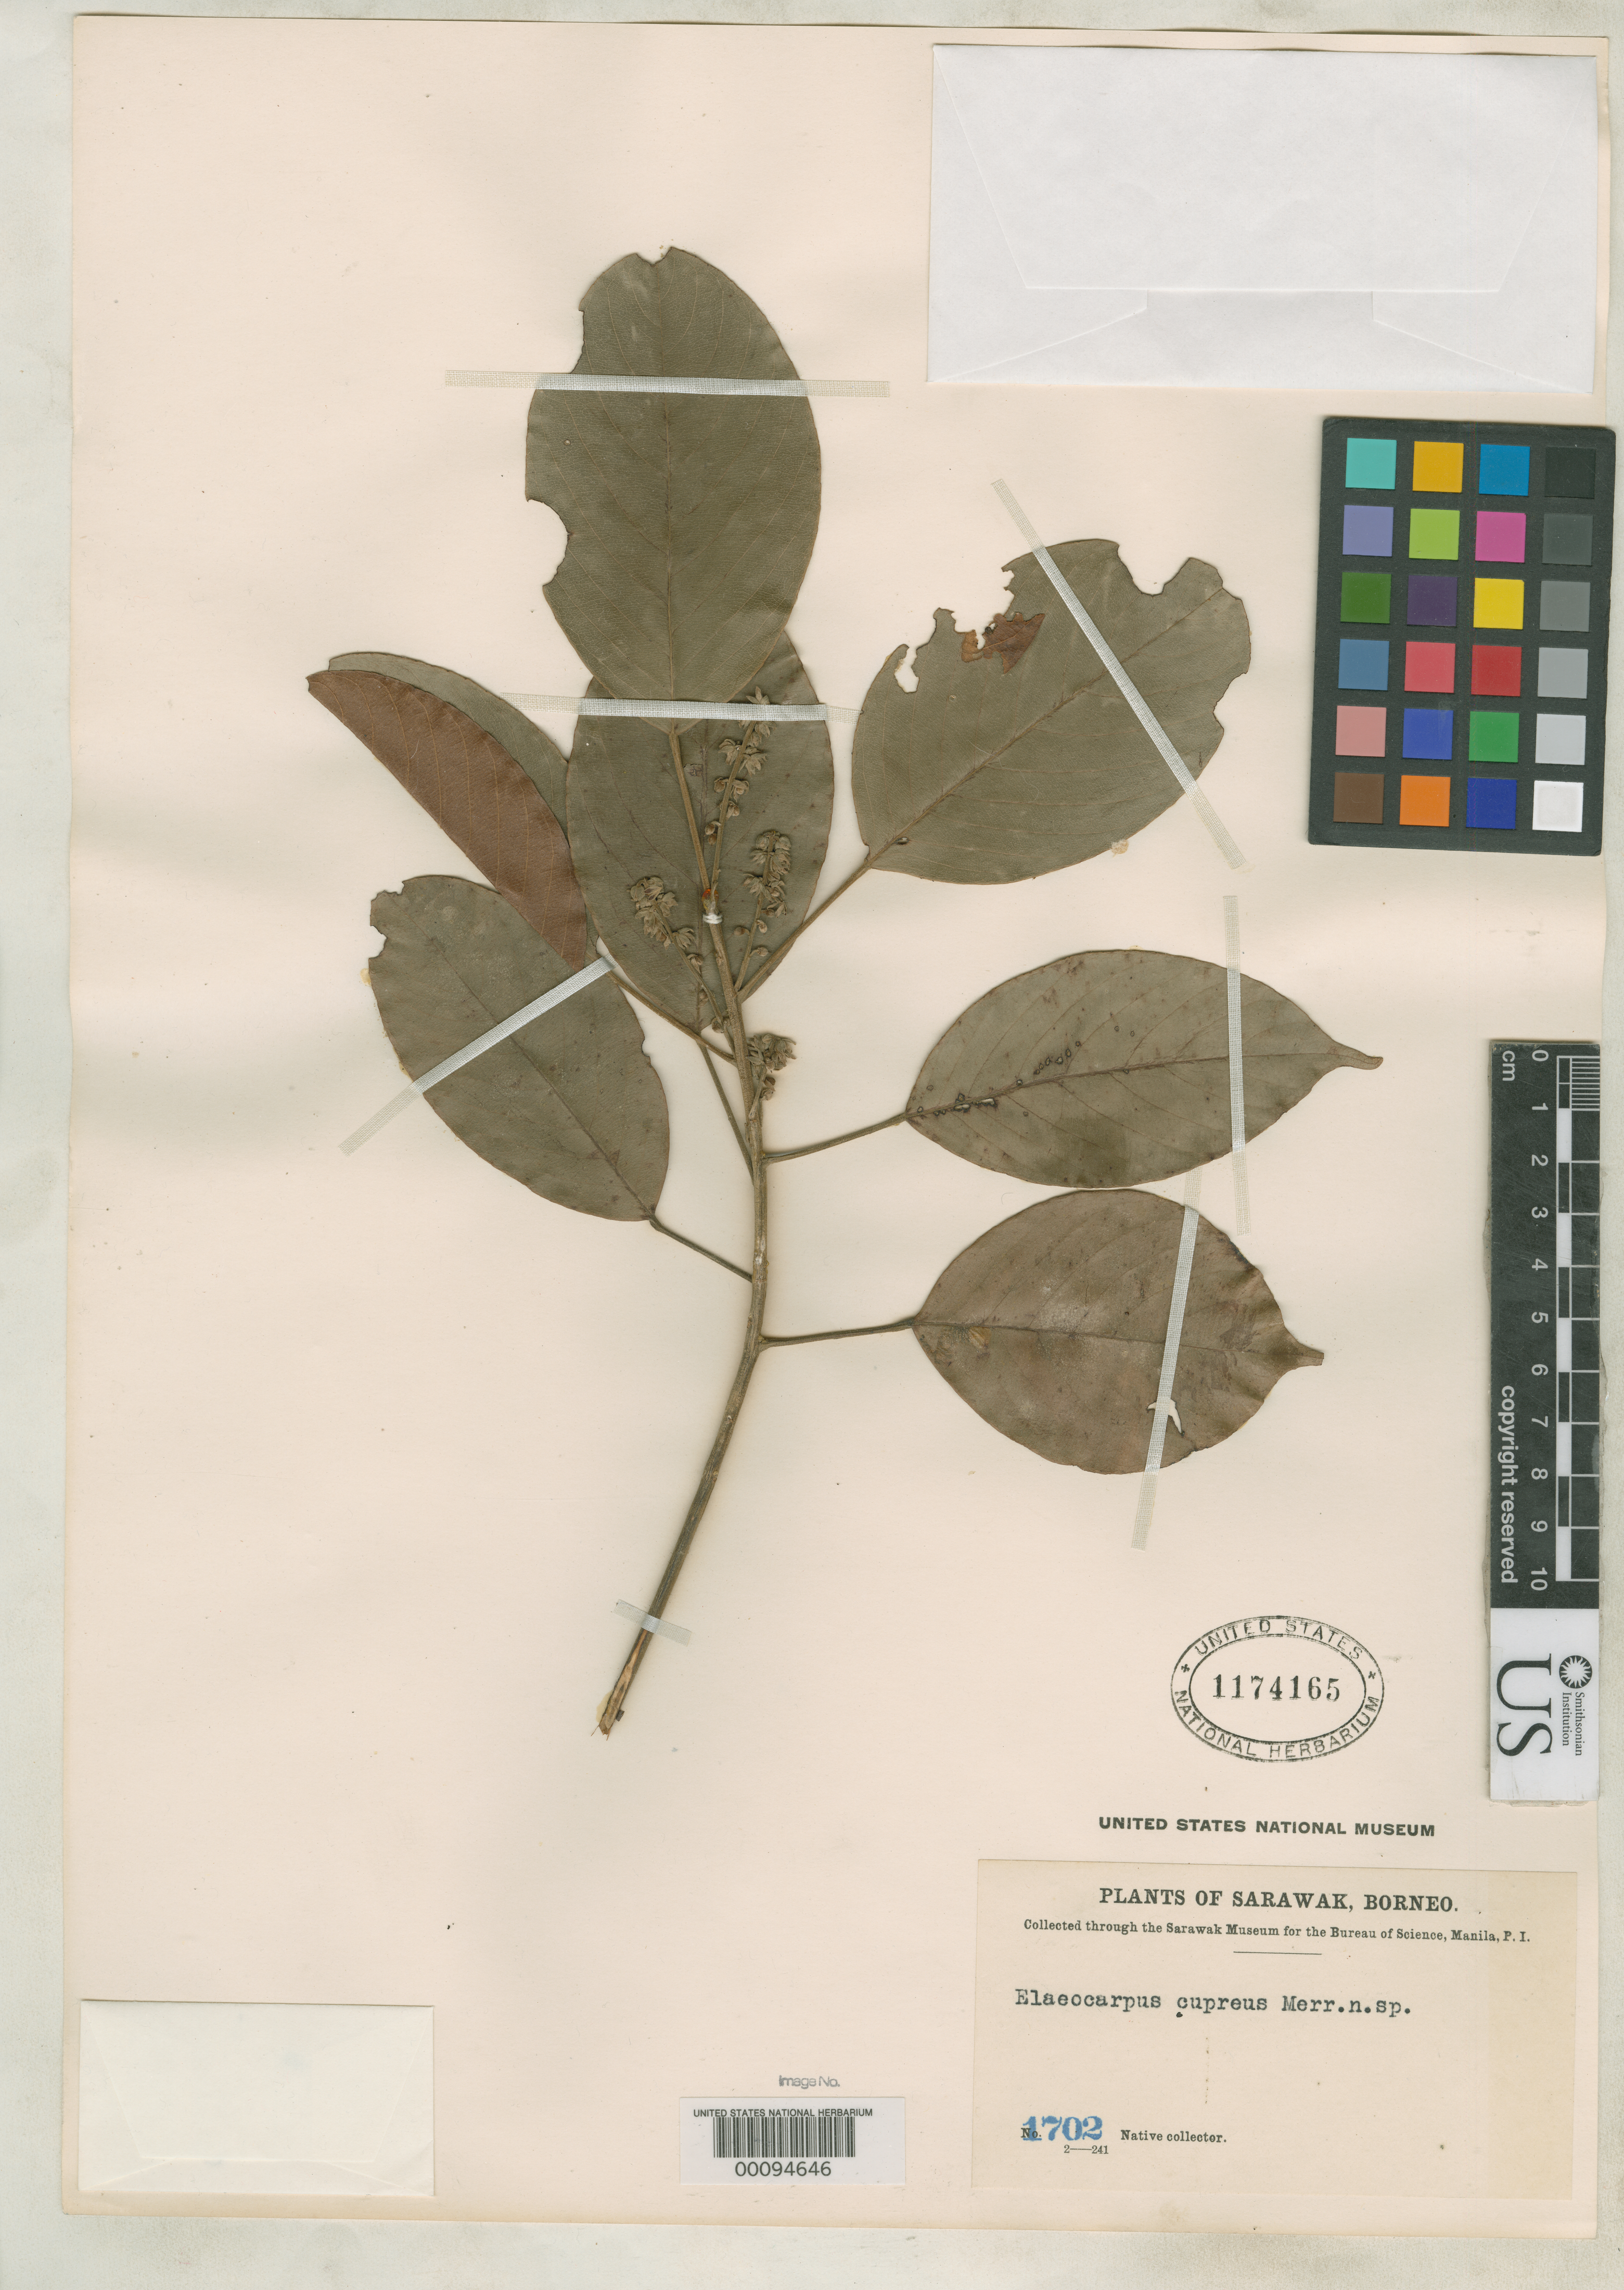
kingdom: Plantae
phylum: Tracheophyta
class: Magnoliopsida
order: Oxalidales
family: Elaeocarpaceae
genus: Elaeocarpus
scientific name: Elaeocarpus cupreus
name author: Merr.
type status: Isotype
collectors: Native collector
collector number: Bur. Sci. 1702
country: Malaysia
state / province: Sabah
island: Borneo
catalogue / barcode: US 1174165